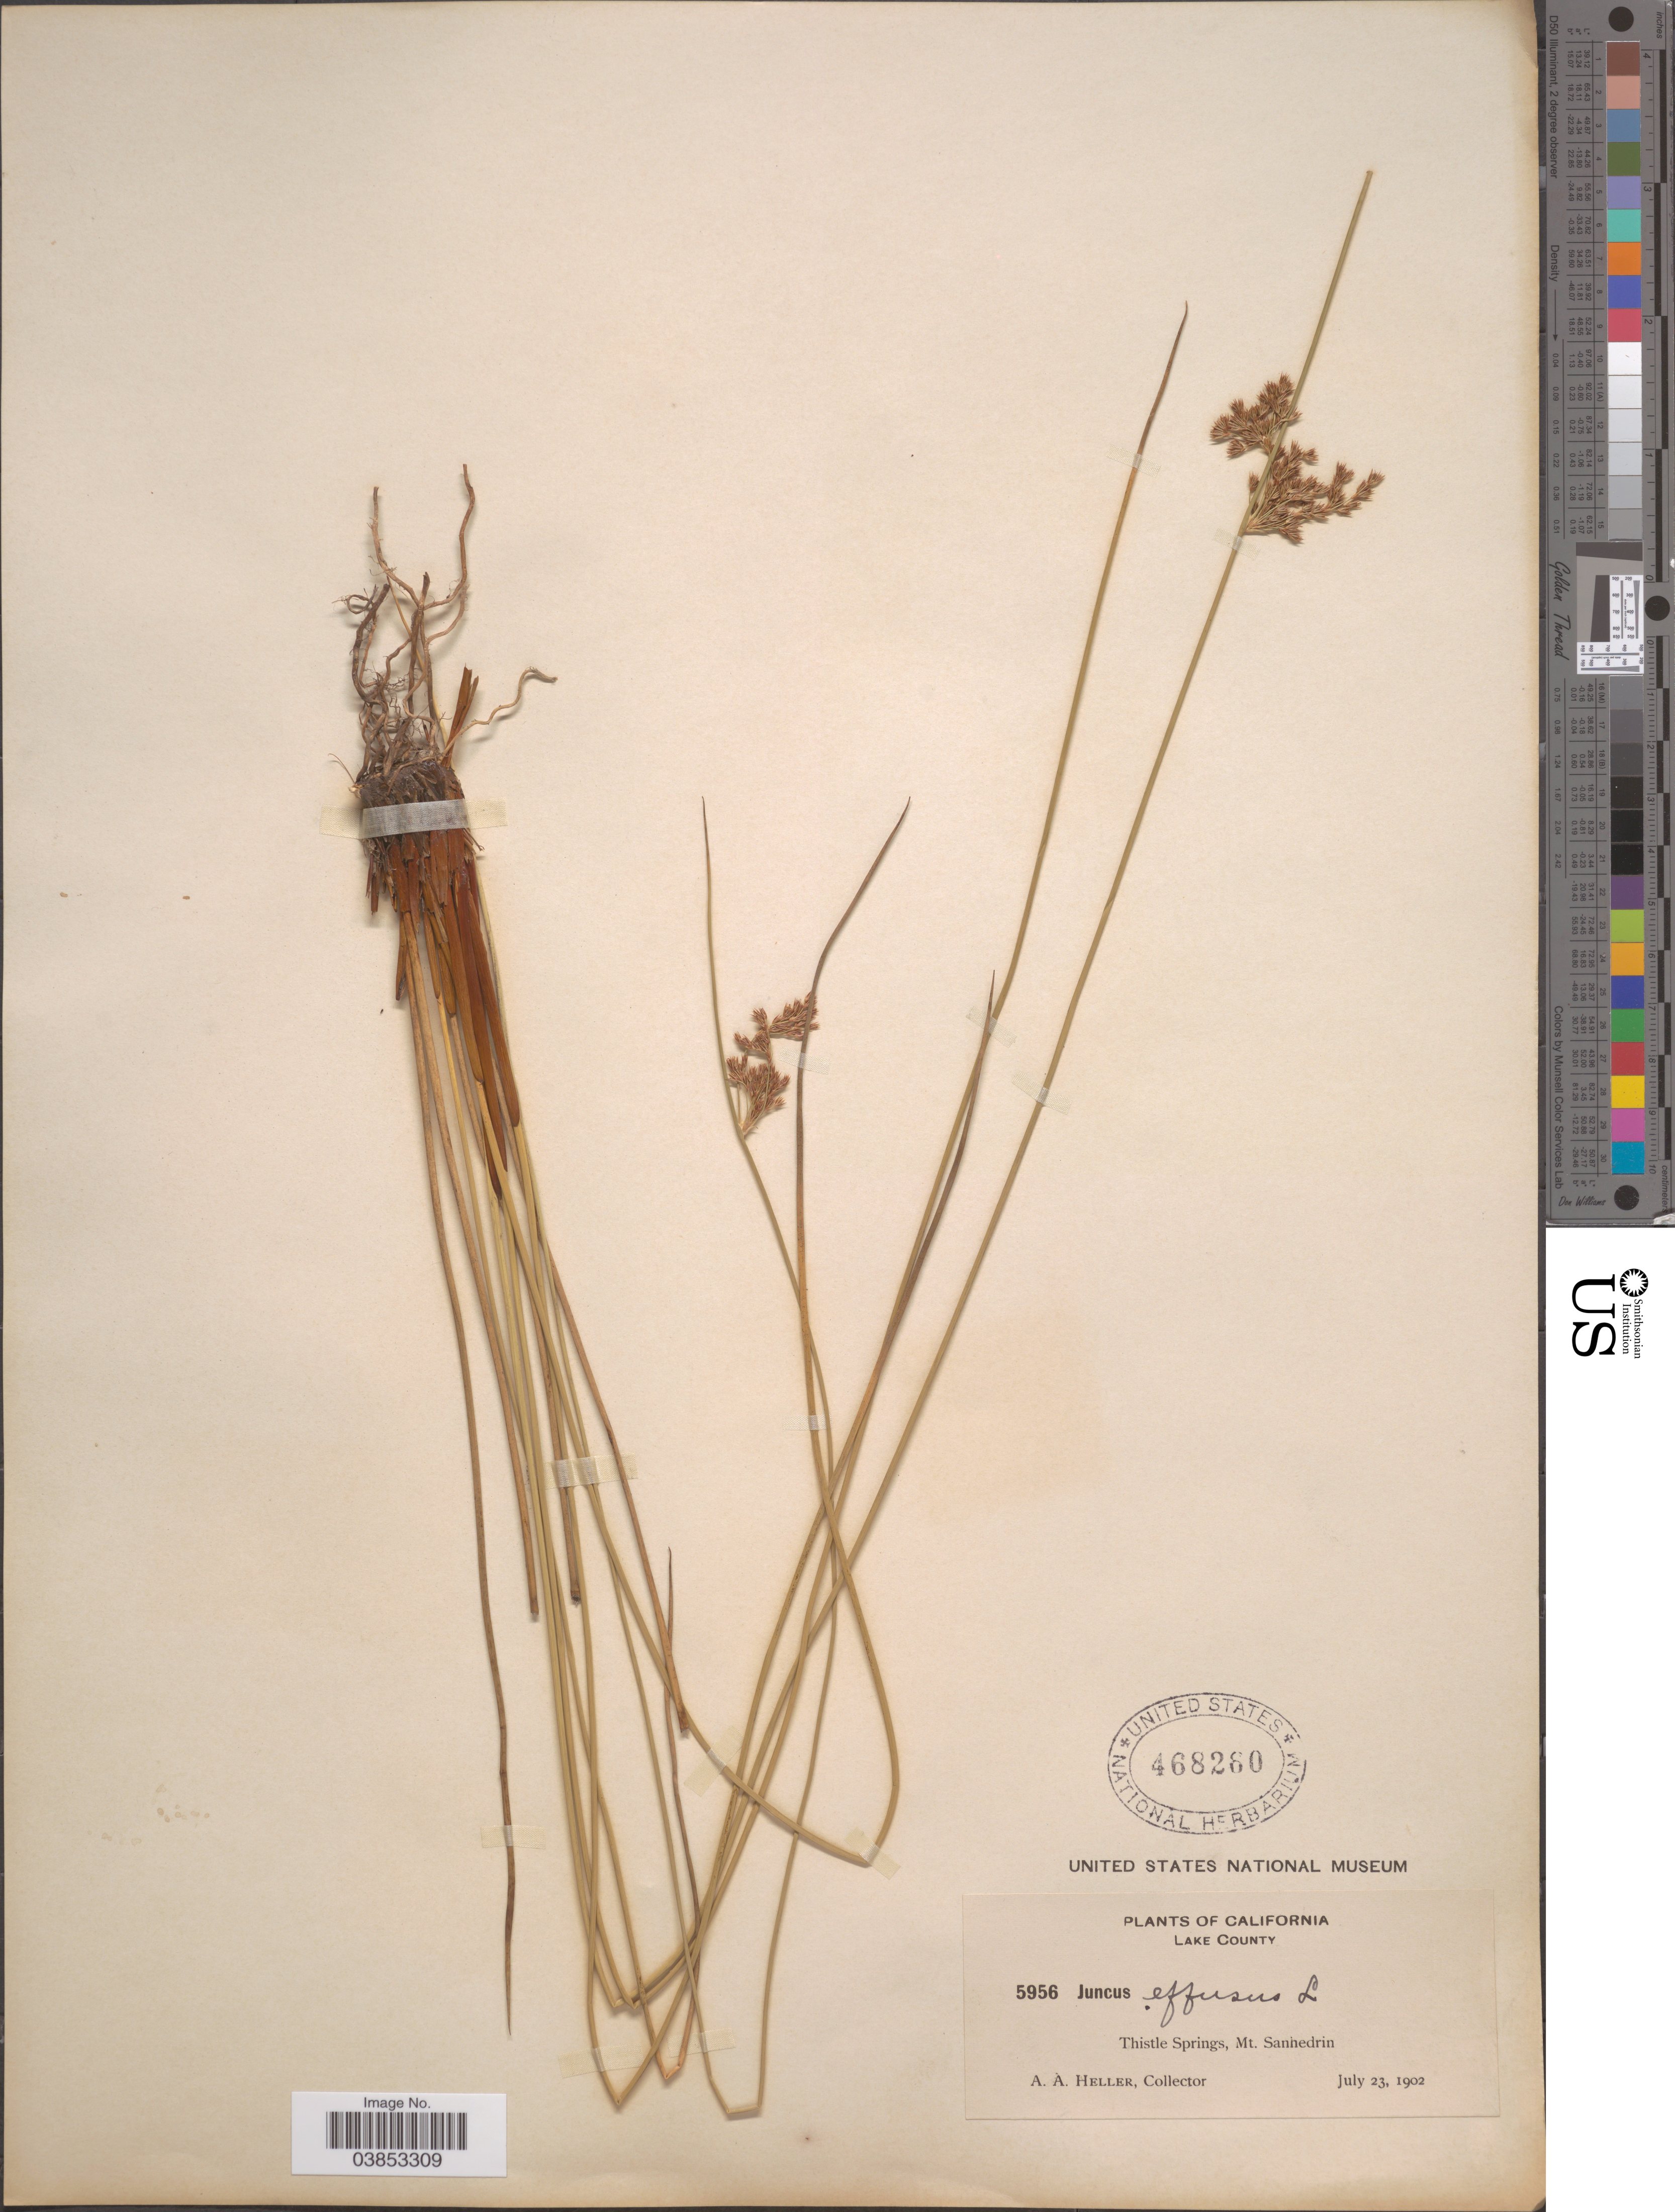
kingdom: Plantae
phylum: Tracheophyta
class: Liliopsida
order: Poales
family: Juncaceae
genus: Juncus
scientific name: Juncus effusus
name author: L.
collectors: A. A. Heller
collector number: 5956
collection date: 1902-07-23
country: United States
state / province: California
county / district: Lake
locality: Lake County. Thistle Springs, Mt. Sanhedrin.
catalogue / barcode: US 468260